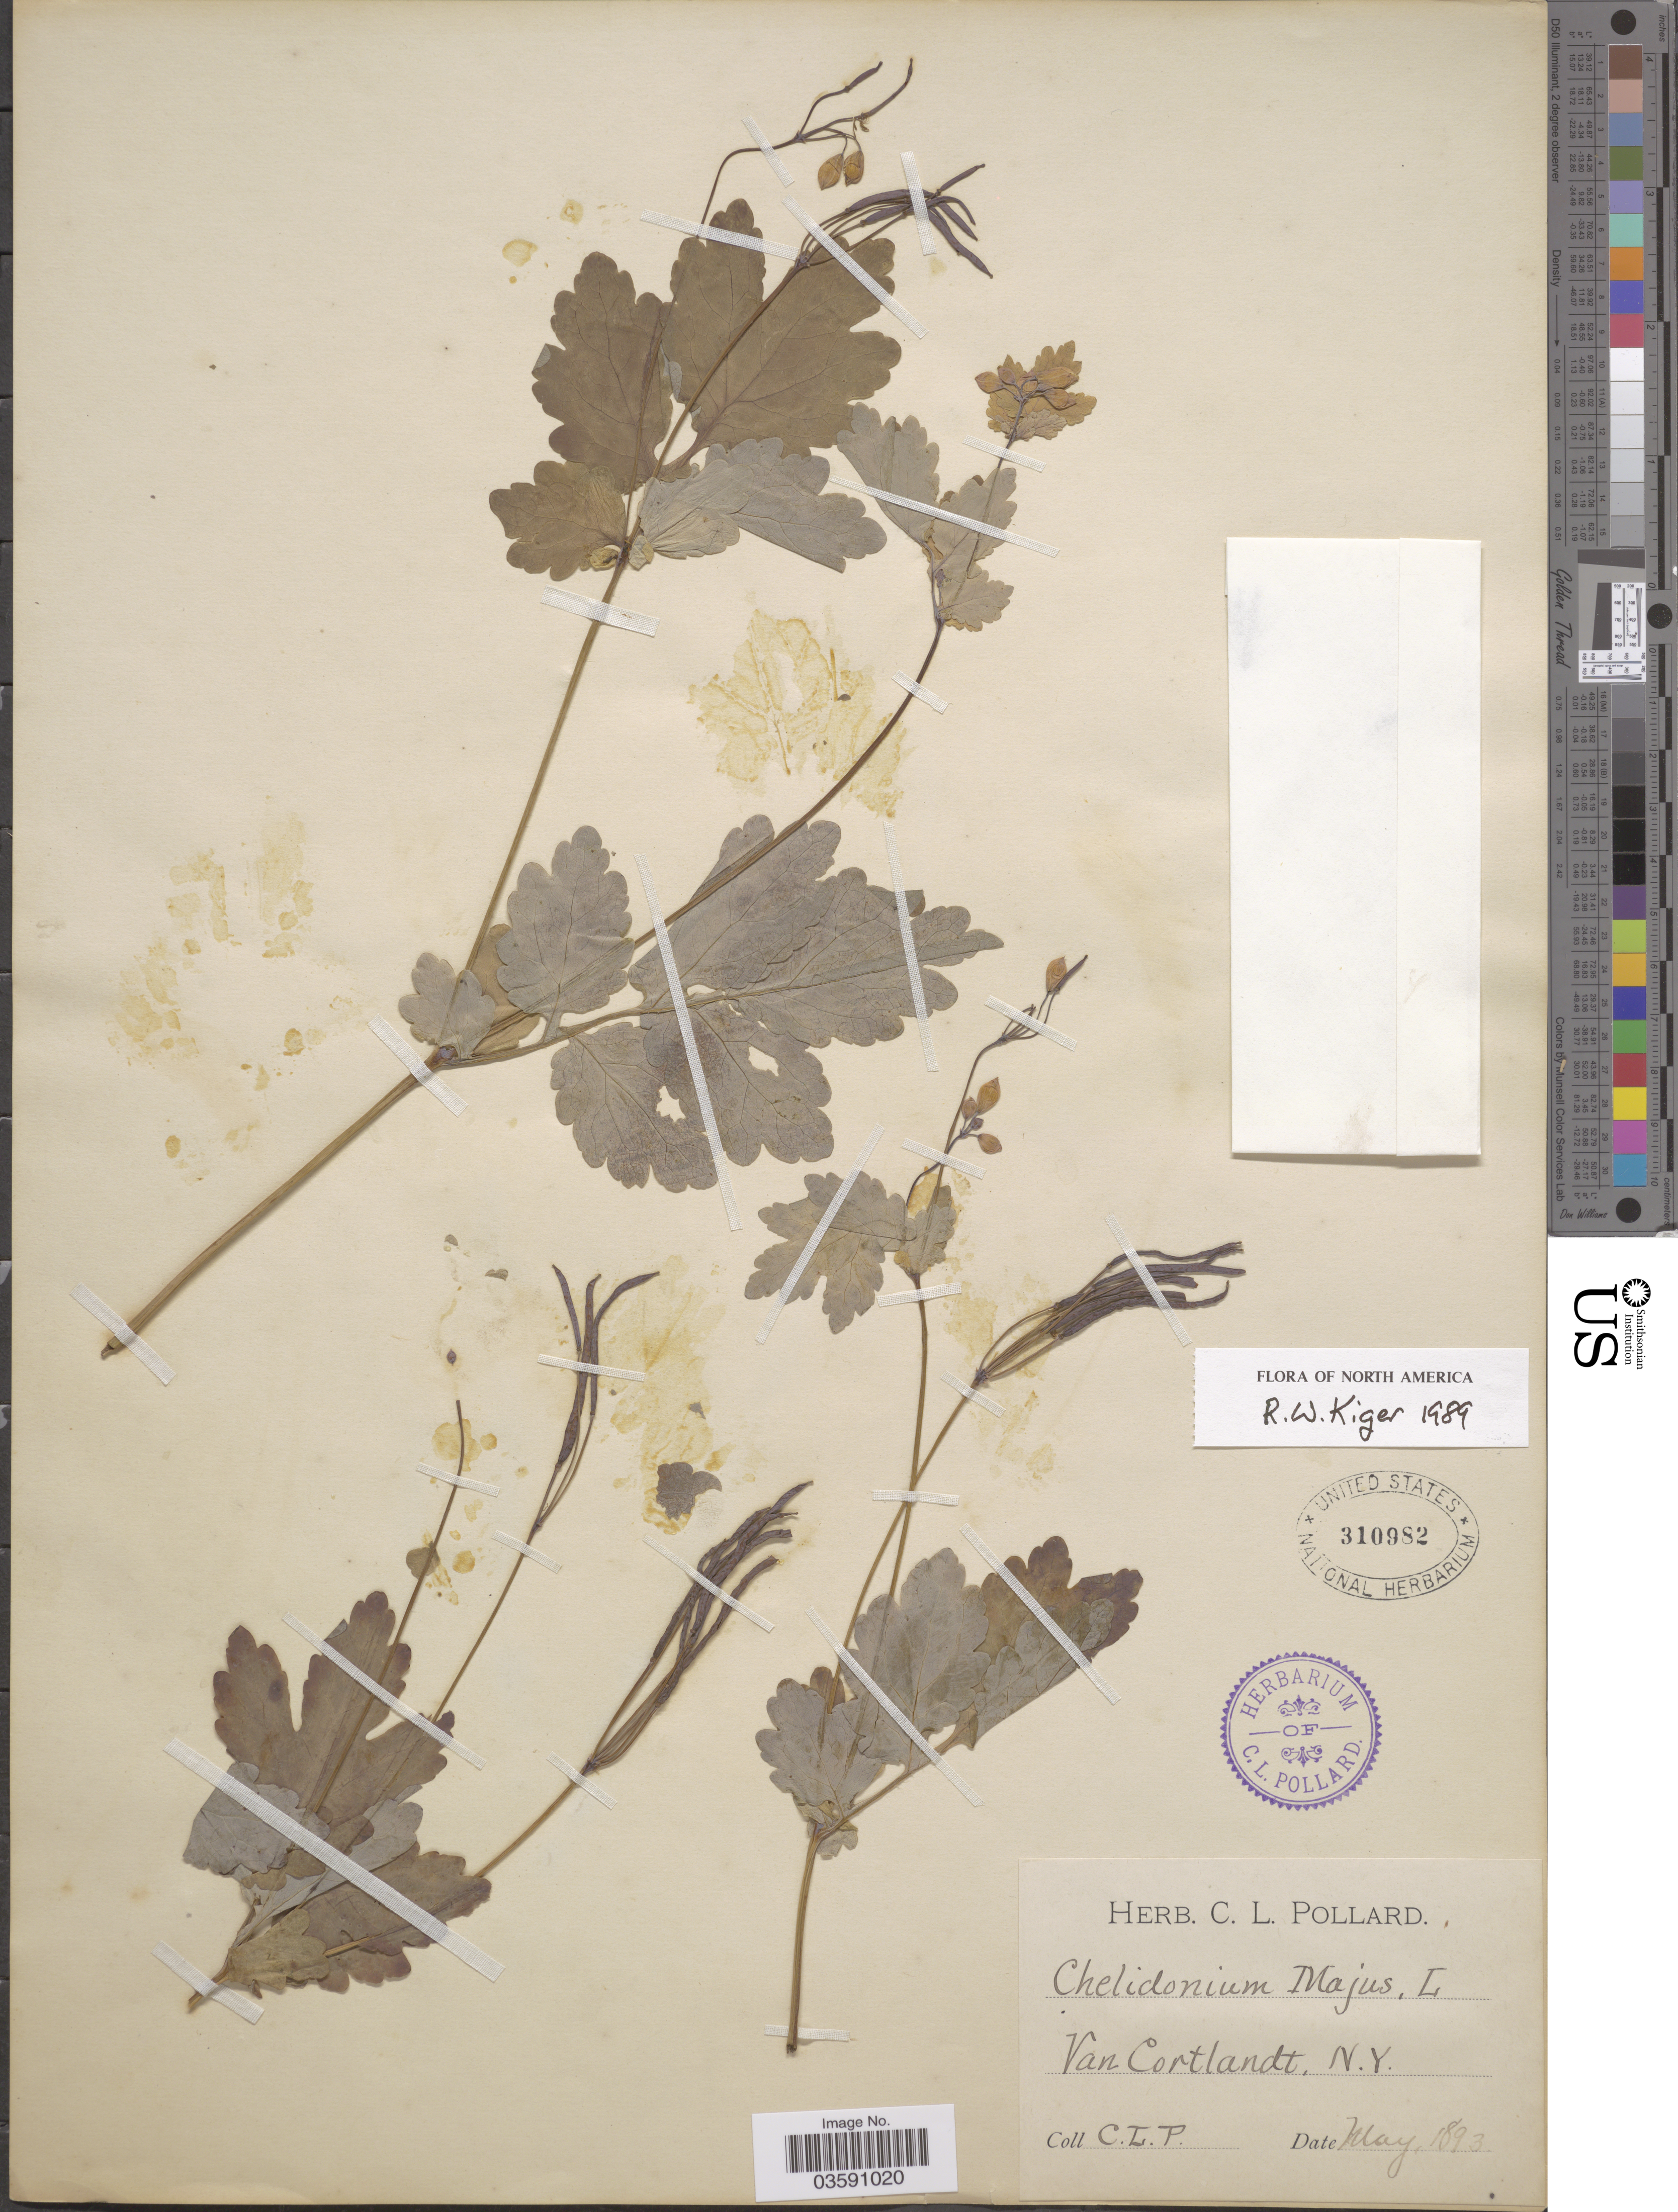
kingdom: Plantae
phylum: Tracheophyta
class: Magnoliopsida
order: Ranunculales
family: Papaveraceae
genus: Chelidonium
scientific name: Chelidonium majus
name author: L.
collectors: C. L. Pollard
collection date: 1893-05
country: United States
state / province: New York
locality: Van Cortlandt.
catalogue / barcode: US 310982